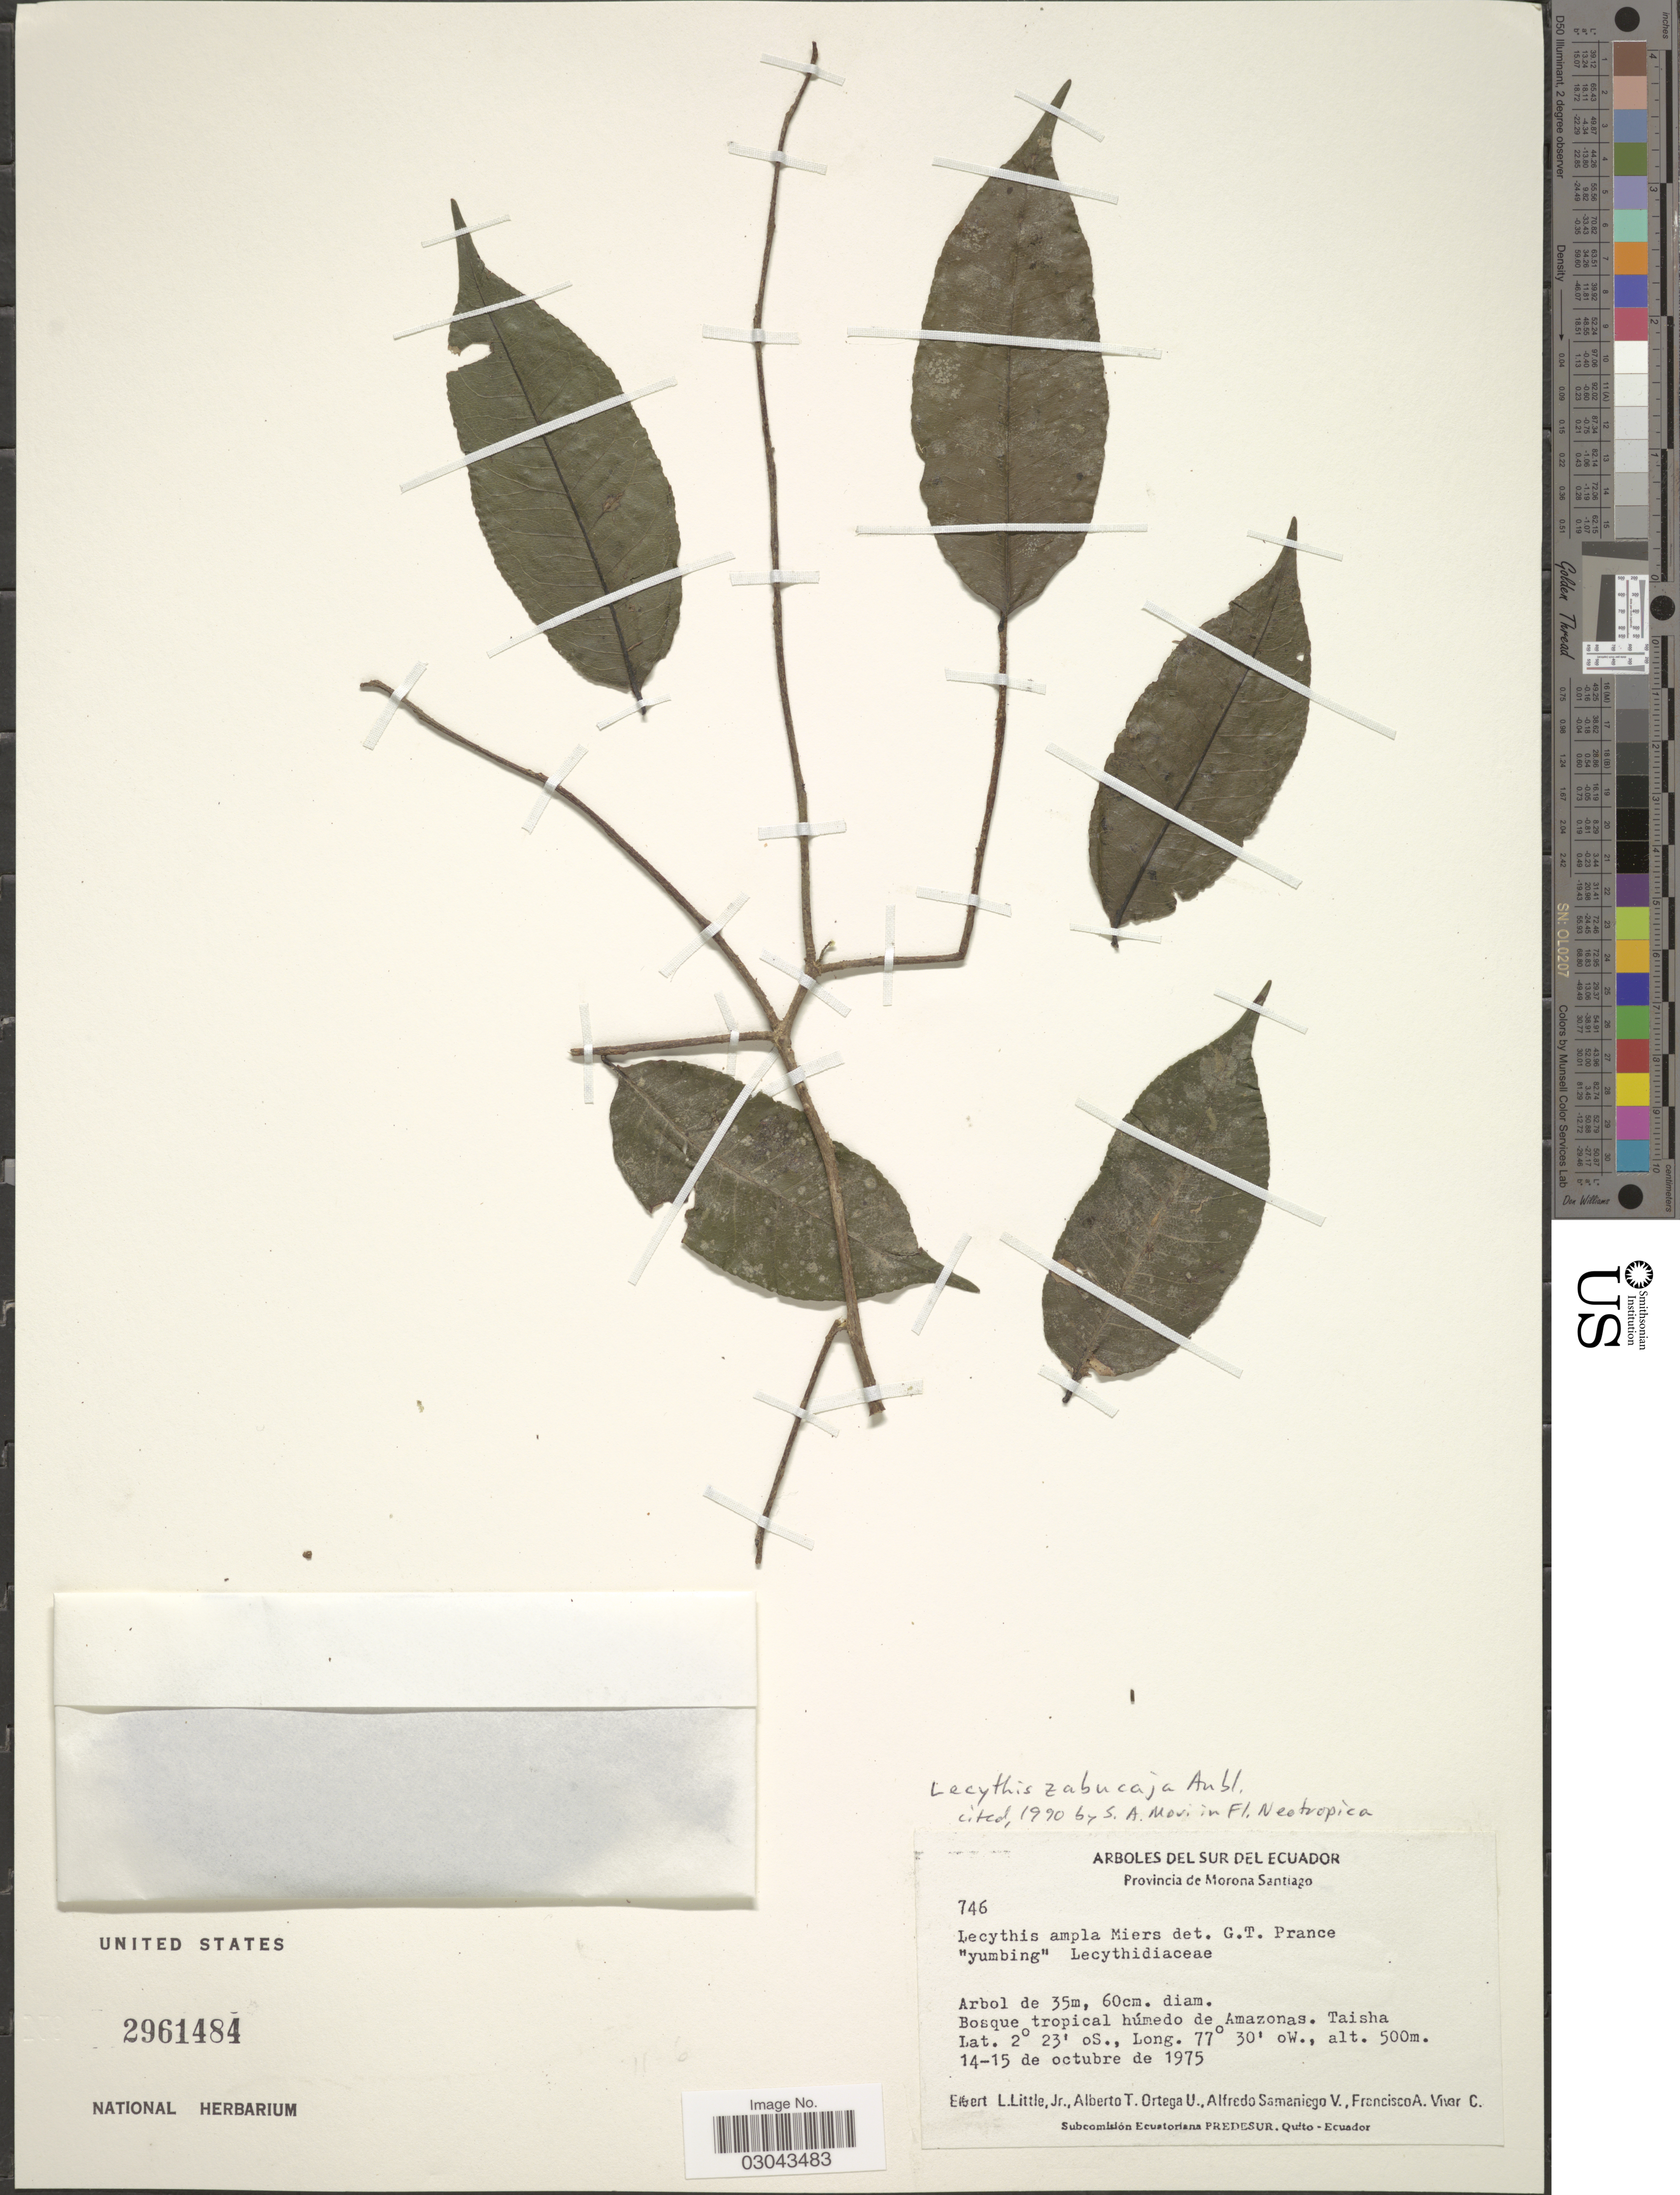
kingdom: Plantae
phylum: Tracheophyta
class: Magnoliopsida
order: Ericales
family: Lecythidaceae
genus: Lecythis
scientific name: Lecythis zabucajo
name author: Aubl.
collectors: E. L. Little, A. T. Ortega U., A. V. Samaniego & F. A. Vivar C.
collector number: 746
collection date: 1975-10-14/1975-10-15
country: Ecuador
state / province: Morona-Santiago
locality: Bosque tropical húmedo de Amazonas. Taisha.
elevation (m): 500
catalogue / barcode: US 2961484